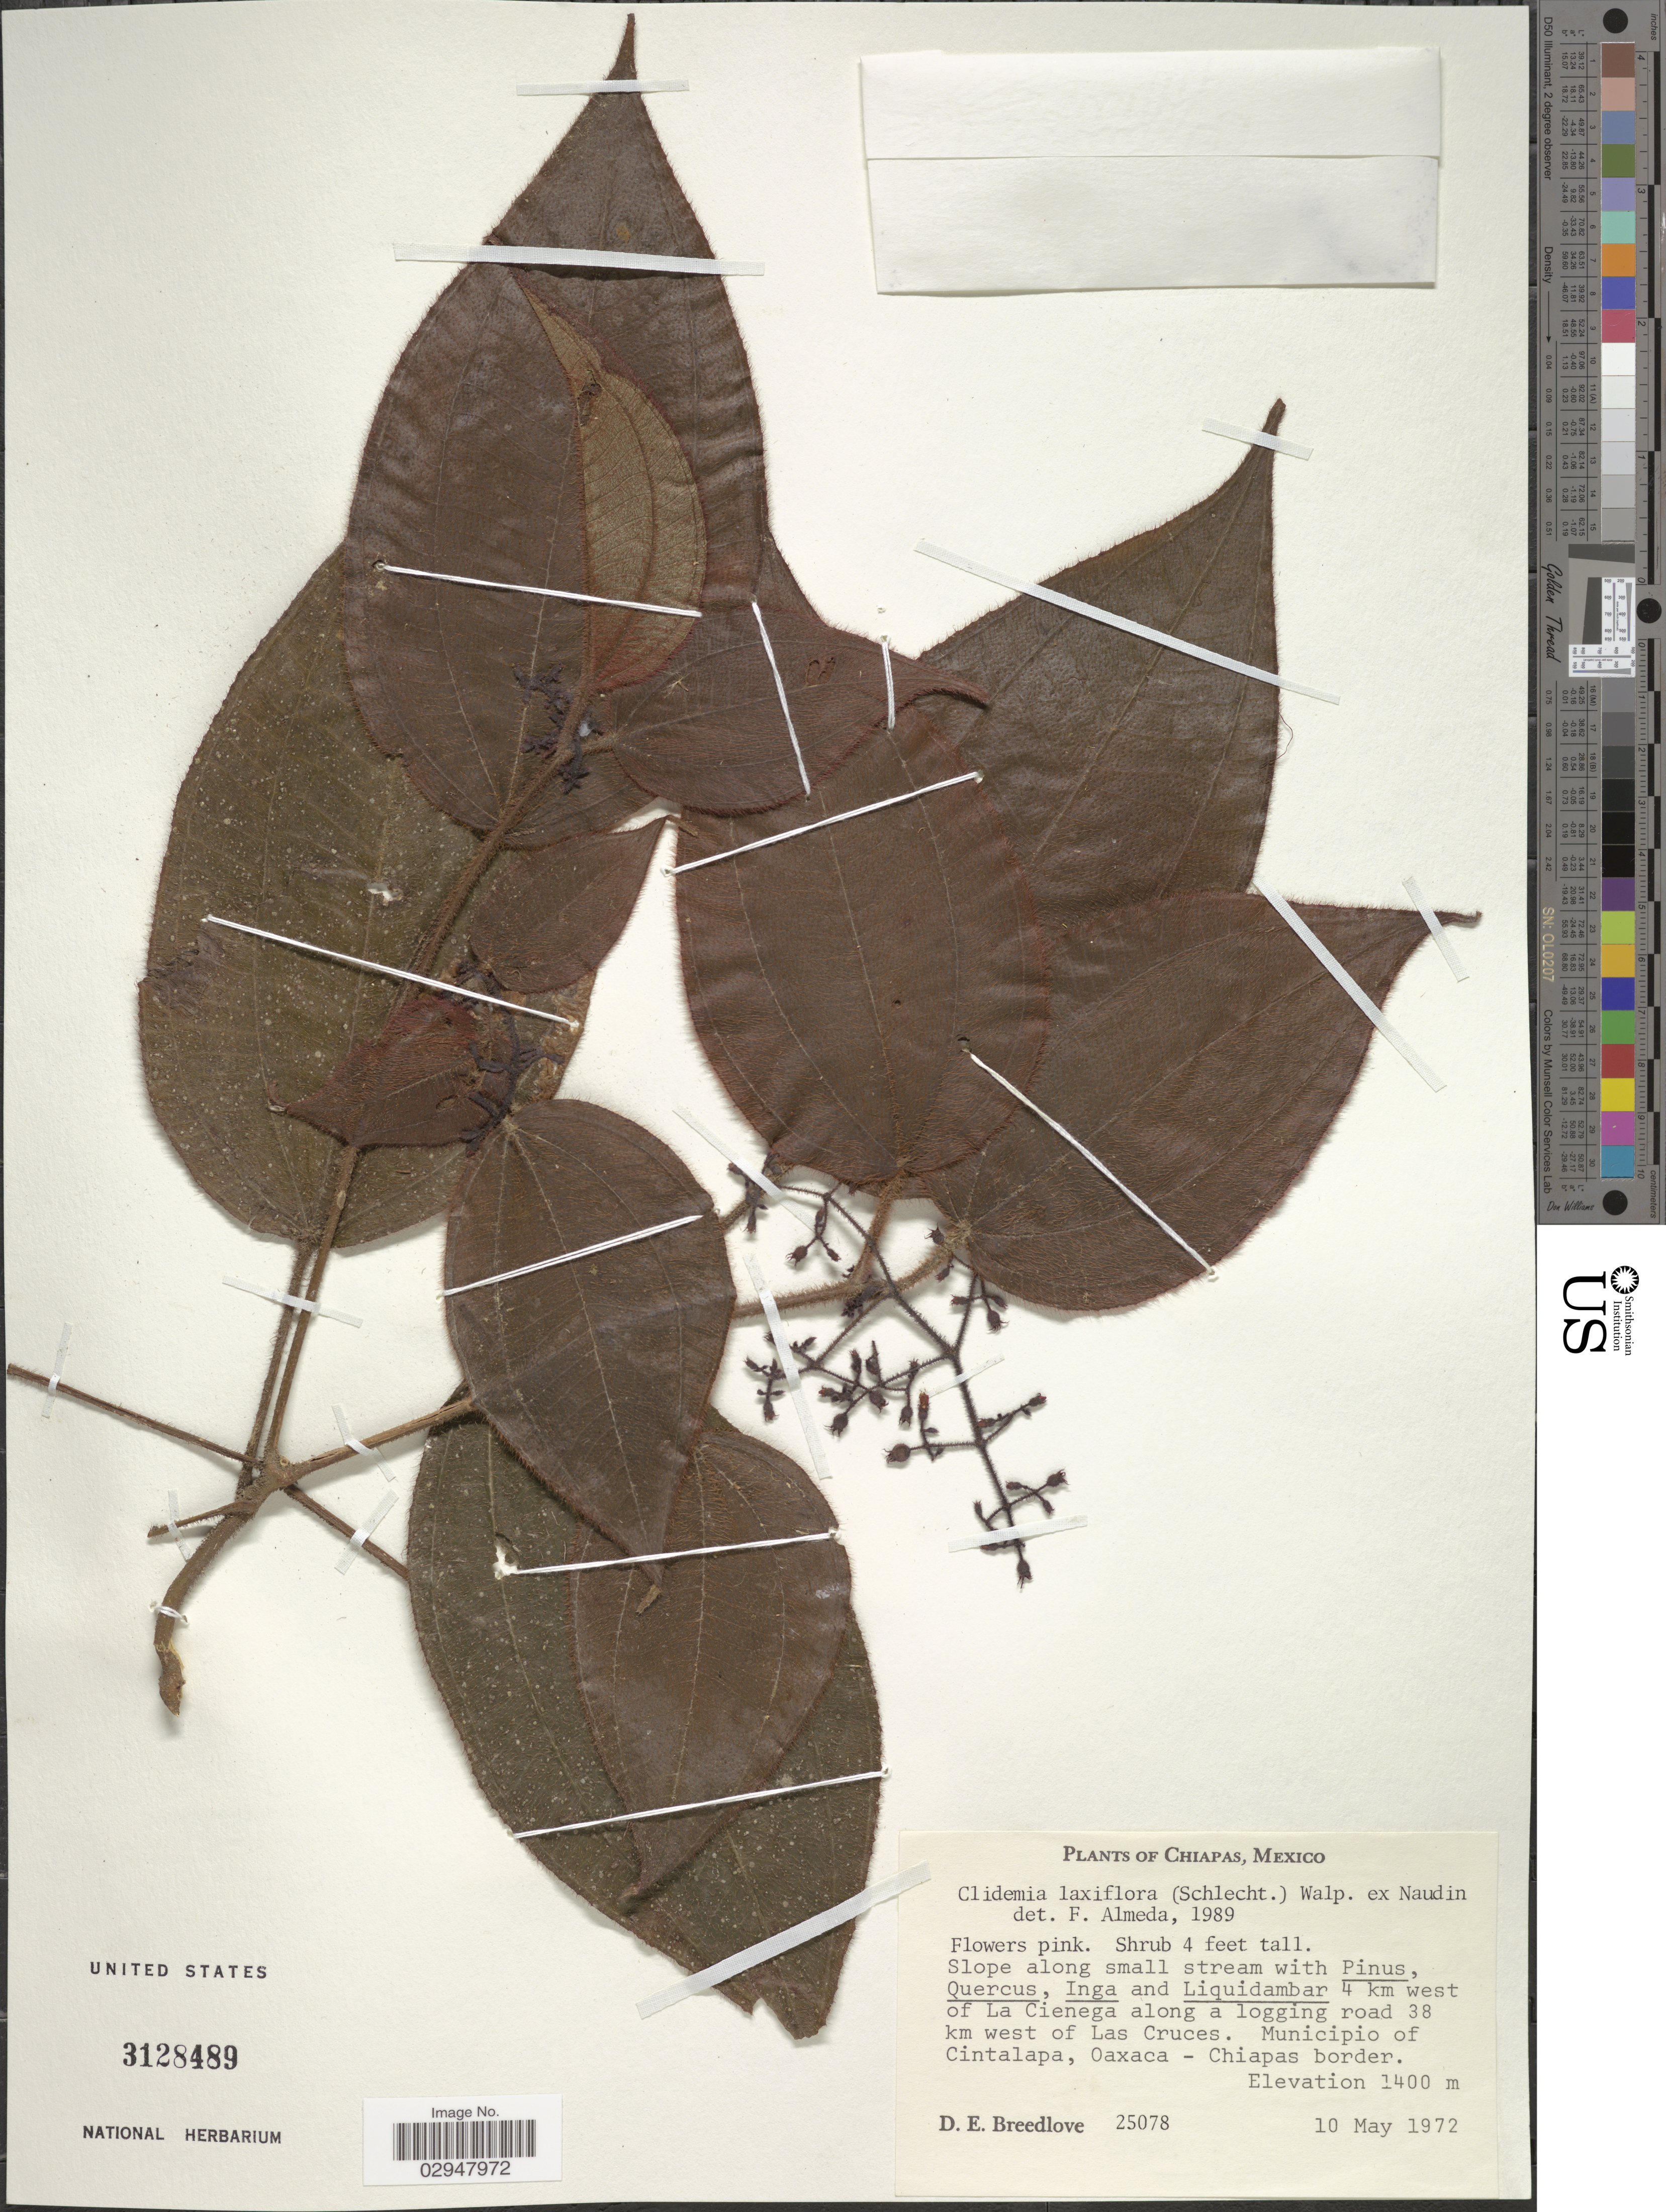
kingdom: Plantae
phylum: Tracheophyta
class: Magnoliopsida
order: Myrtales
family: Melastomataceae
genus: Clidemia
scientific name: Clidemia laxiflora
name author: (Schltdl.) Walp. ex Naudin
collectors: D. E. Breedlove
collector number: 25078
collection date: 1972-05-10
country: Mexico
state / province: Chiapas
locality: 4 km west of La Cienega along a logging road 38 km west of Las Cruces, Municipio of Cintalapa, Oaxaca-Chiapas border.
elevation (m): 1400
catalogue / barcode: US 3128489